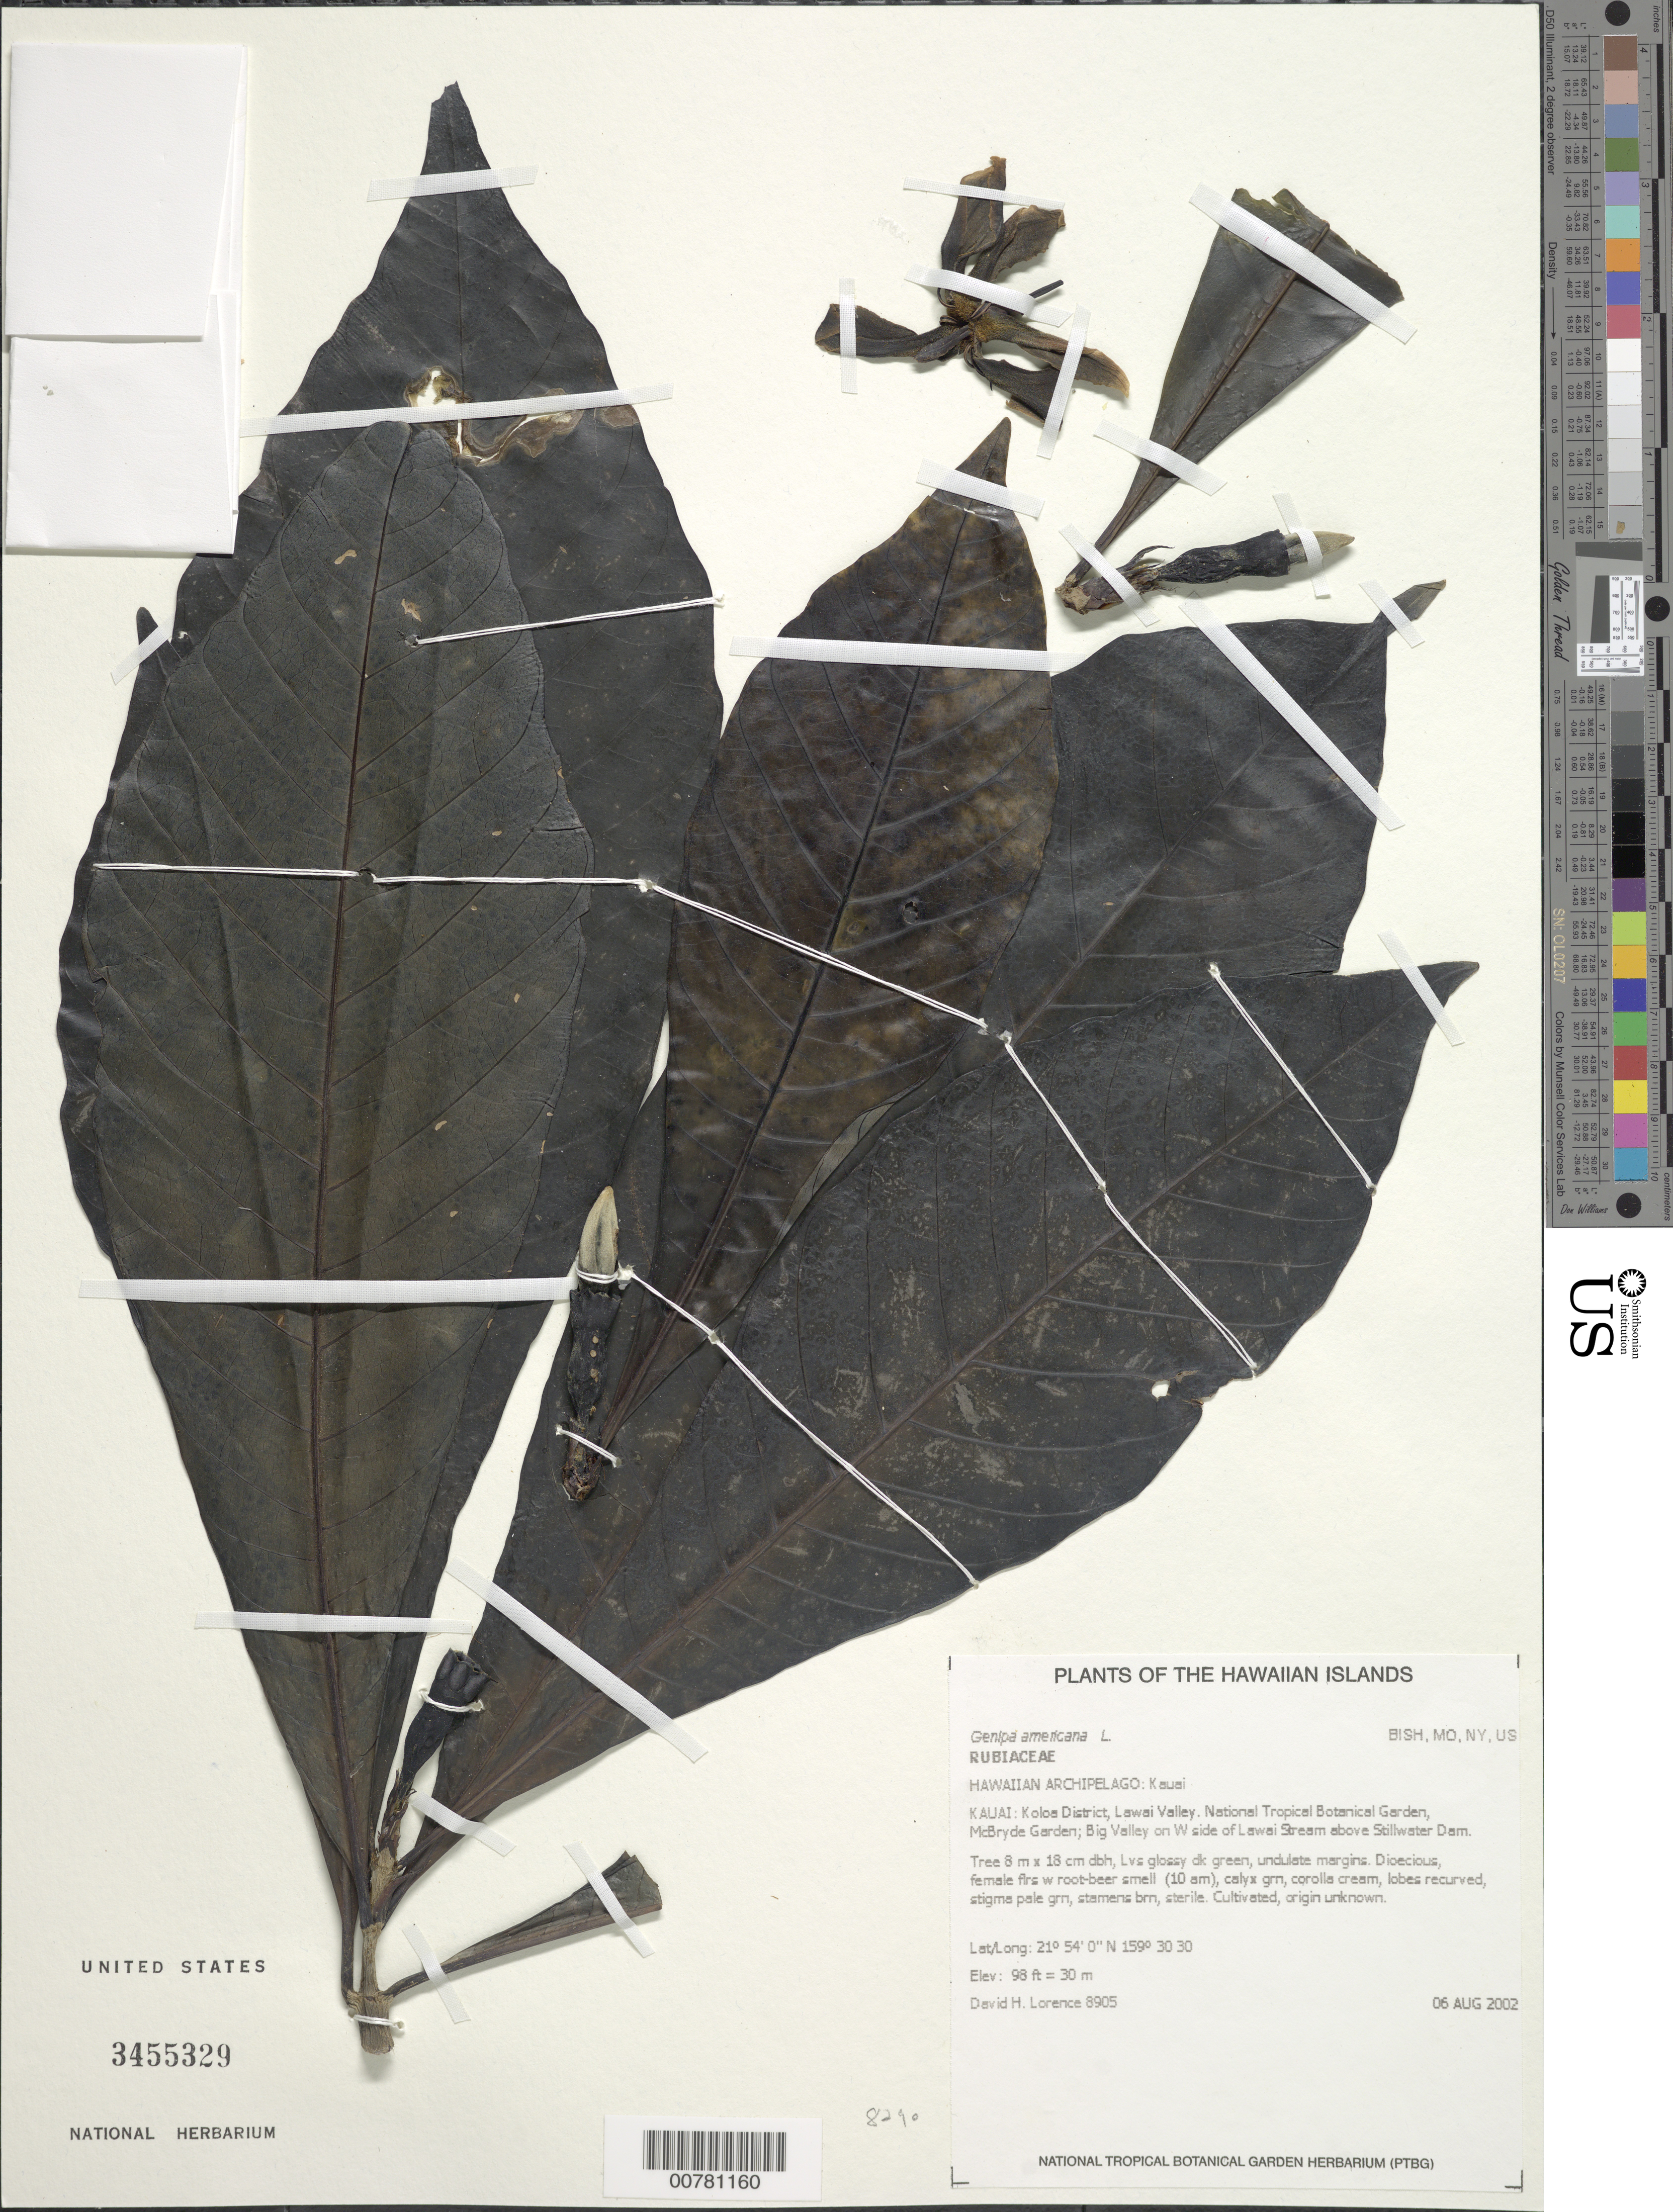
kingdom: Plantae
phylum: Tracheophyta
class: Magnoliopsida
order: Gentianales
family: Rubiaceae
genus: Genipa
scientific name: Genipa americana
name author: L.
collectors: D. Lorence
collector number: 8905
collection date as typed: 6 Aug 2002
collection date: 2002-08-06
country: United States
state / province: Hawaii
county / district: Kauai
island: Kaua'i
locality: Koloa District, Lawai Valley, National Tropical Botanical Garden, McBryde Garden, Big Valley on west side of Lawai stream above.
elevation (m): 30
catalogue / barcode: US 3455329